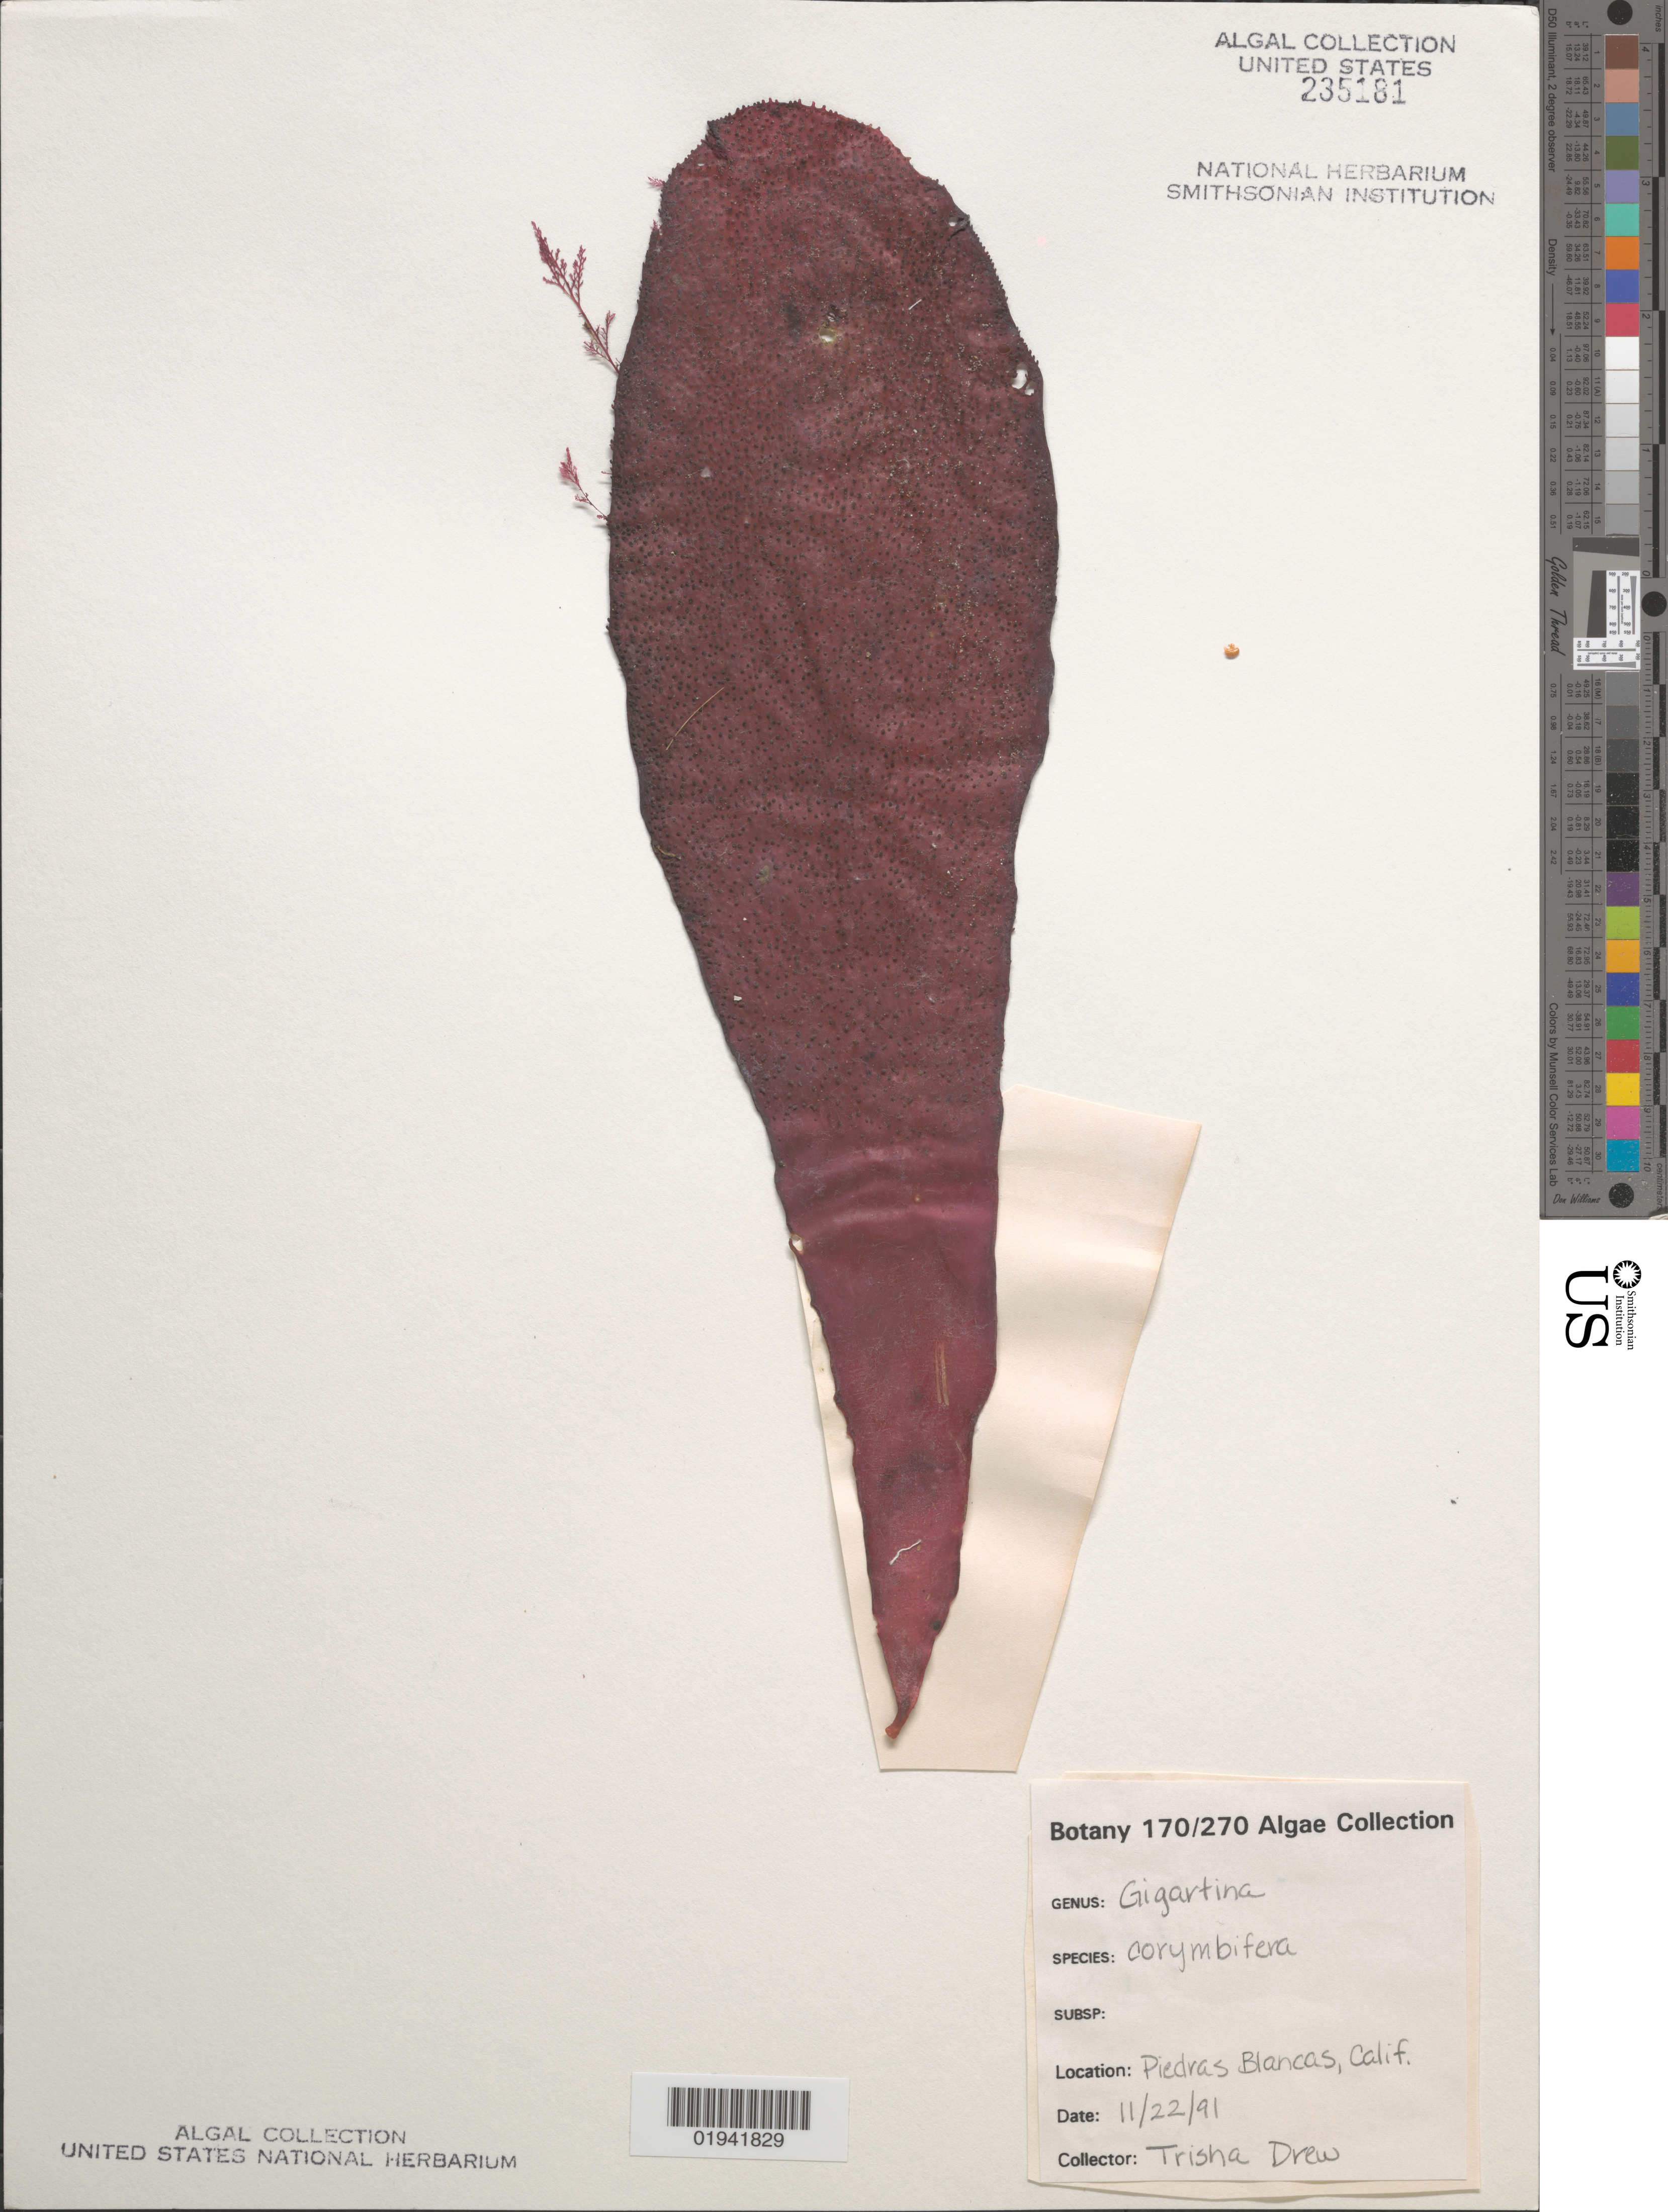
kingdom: Plantae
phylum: Rhodophyta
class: Florideophyceae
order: Gigartinales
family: Gigartinaceae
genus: Chondracanthus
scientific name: Chondracanthus corymbiferus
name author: (Kütz.) Guiry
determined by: Algae name updating Project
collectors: T. Drew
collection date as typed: Transcribed d/m/y: 22/11/91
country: United States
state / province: California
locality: Piedras Blancas.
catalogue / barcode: US 235181